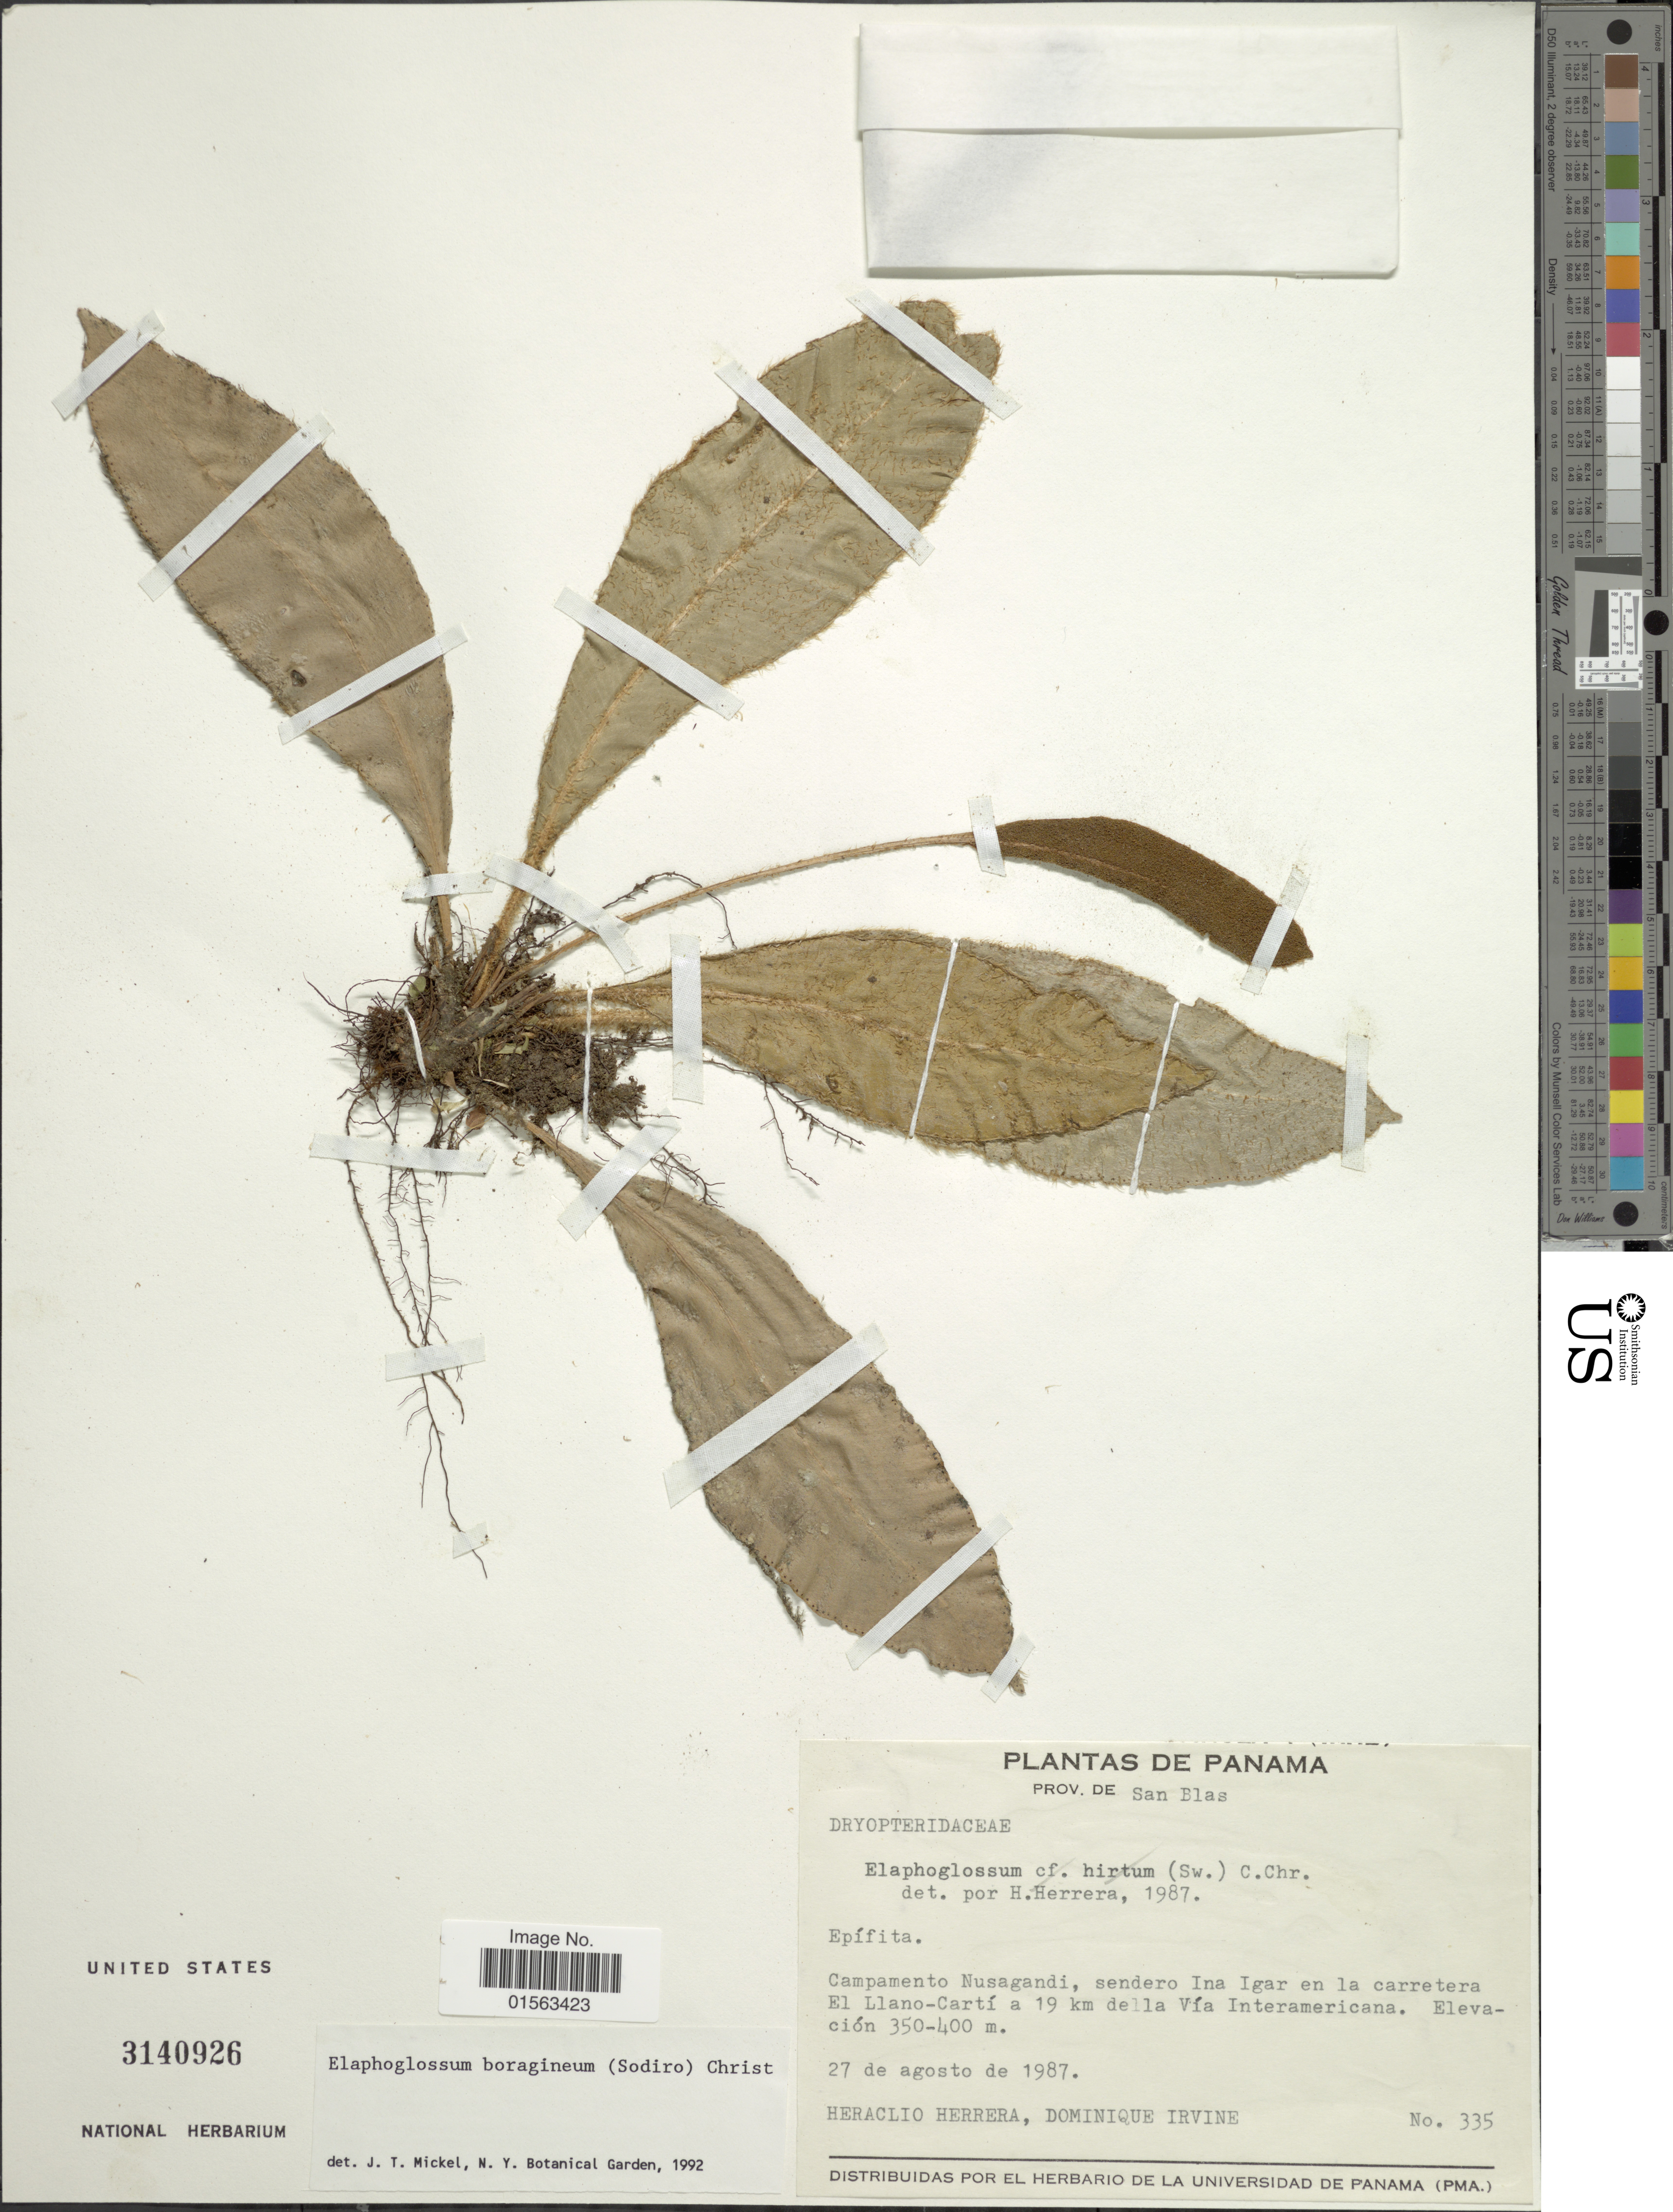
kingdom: Plantae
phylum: Tracheophyta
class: Polypodiopsida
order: Polypodiales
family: Dryopteridaceae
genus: Elaphoglossum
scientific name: Elaphoglossum boragineum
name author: (Sodiro) Christ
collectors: H. Herrera & D. Irvine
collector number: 335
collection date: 1987-08-27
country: Panama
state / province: Kuna Yala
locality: Prov. de San Blas, Campamento Nusagandi, sendero Ina Igar en la carretera El Llano-Carti a 19 km della Via Interamericana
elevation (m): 350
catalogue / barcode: US 3140926